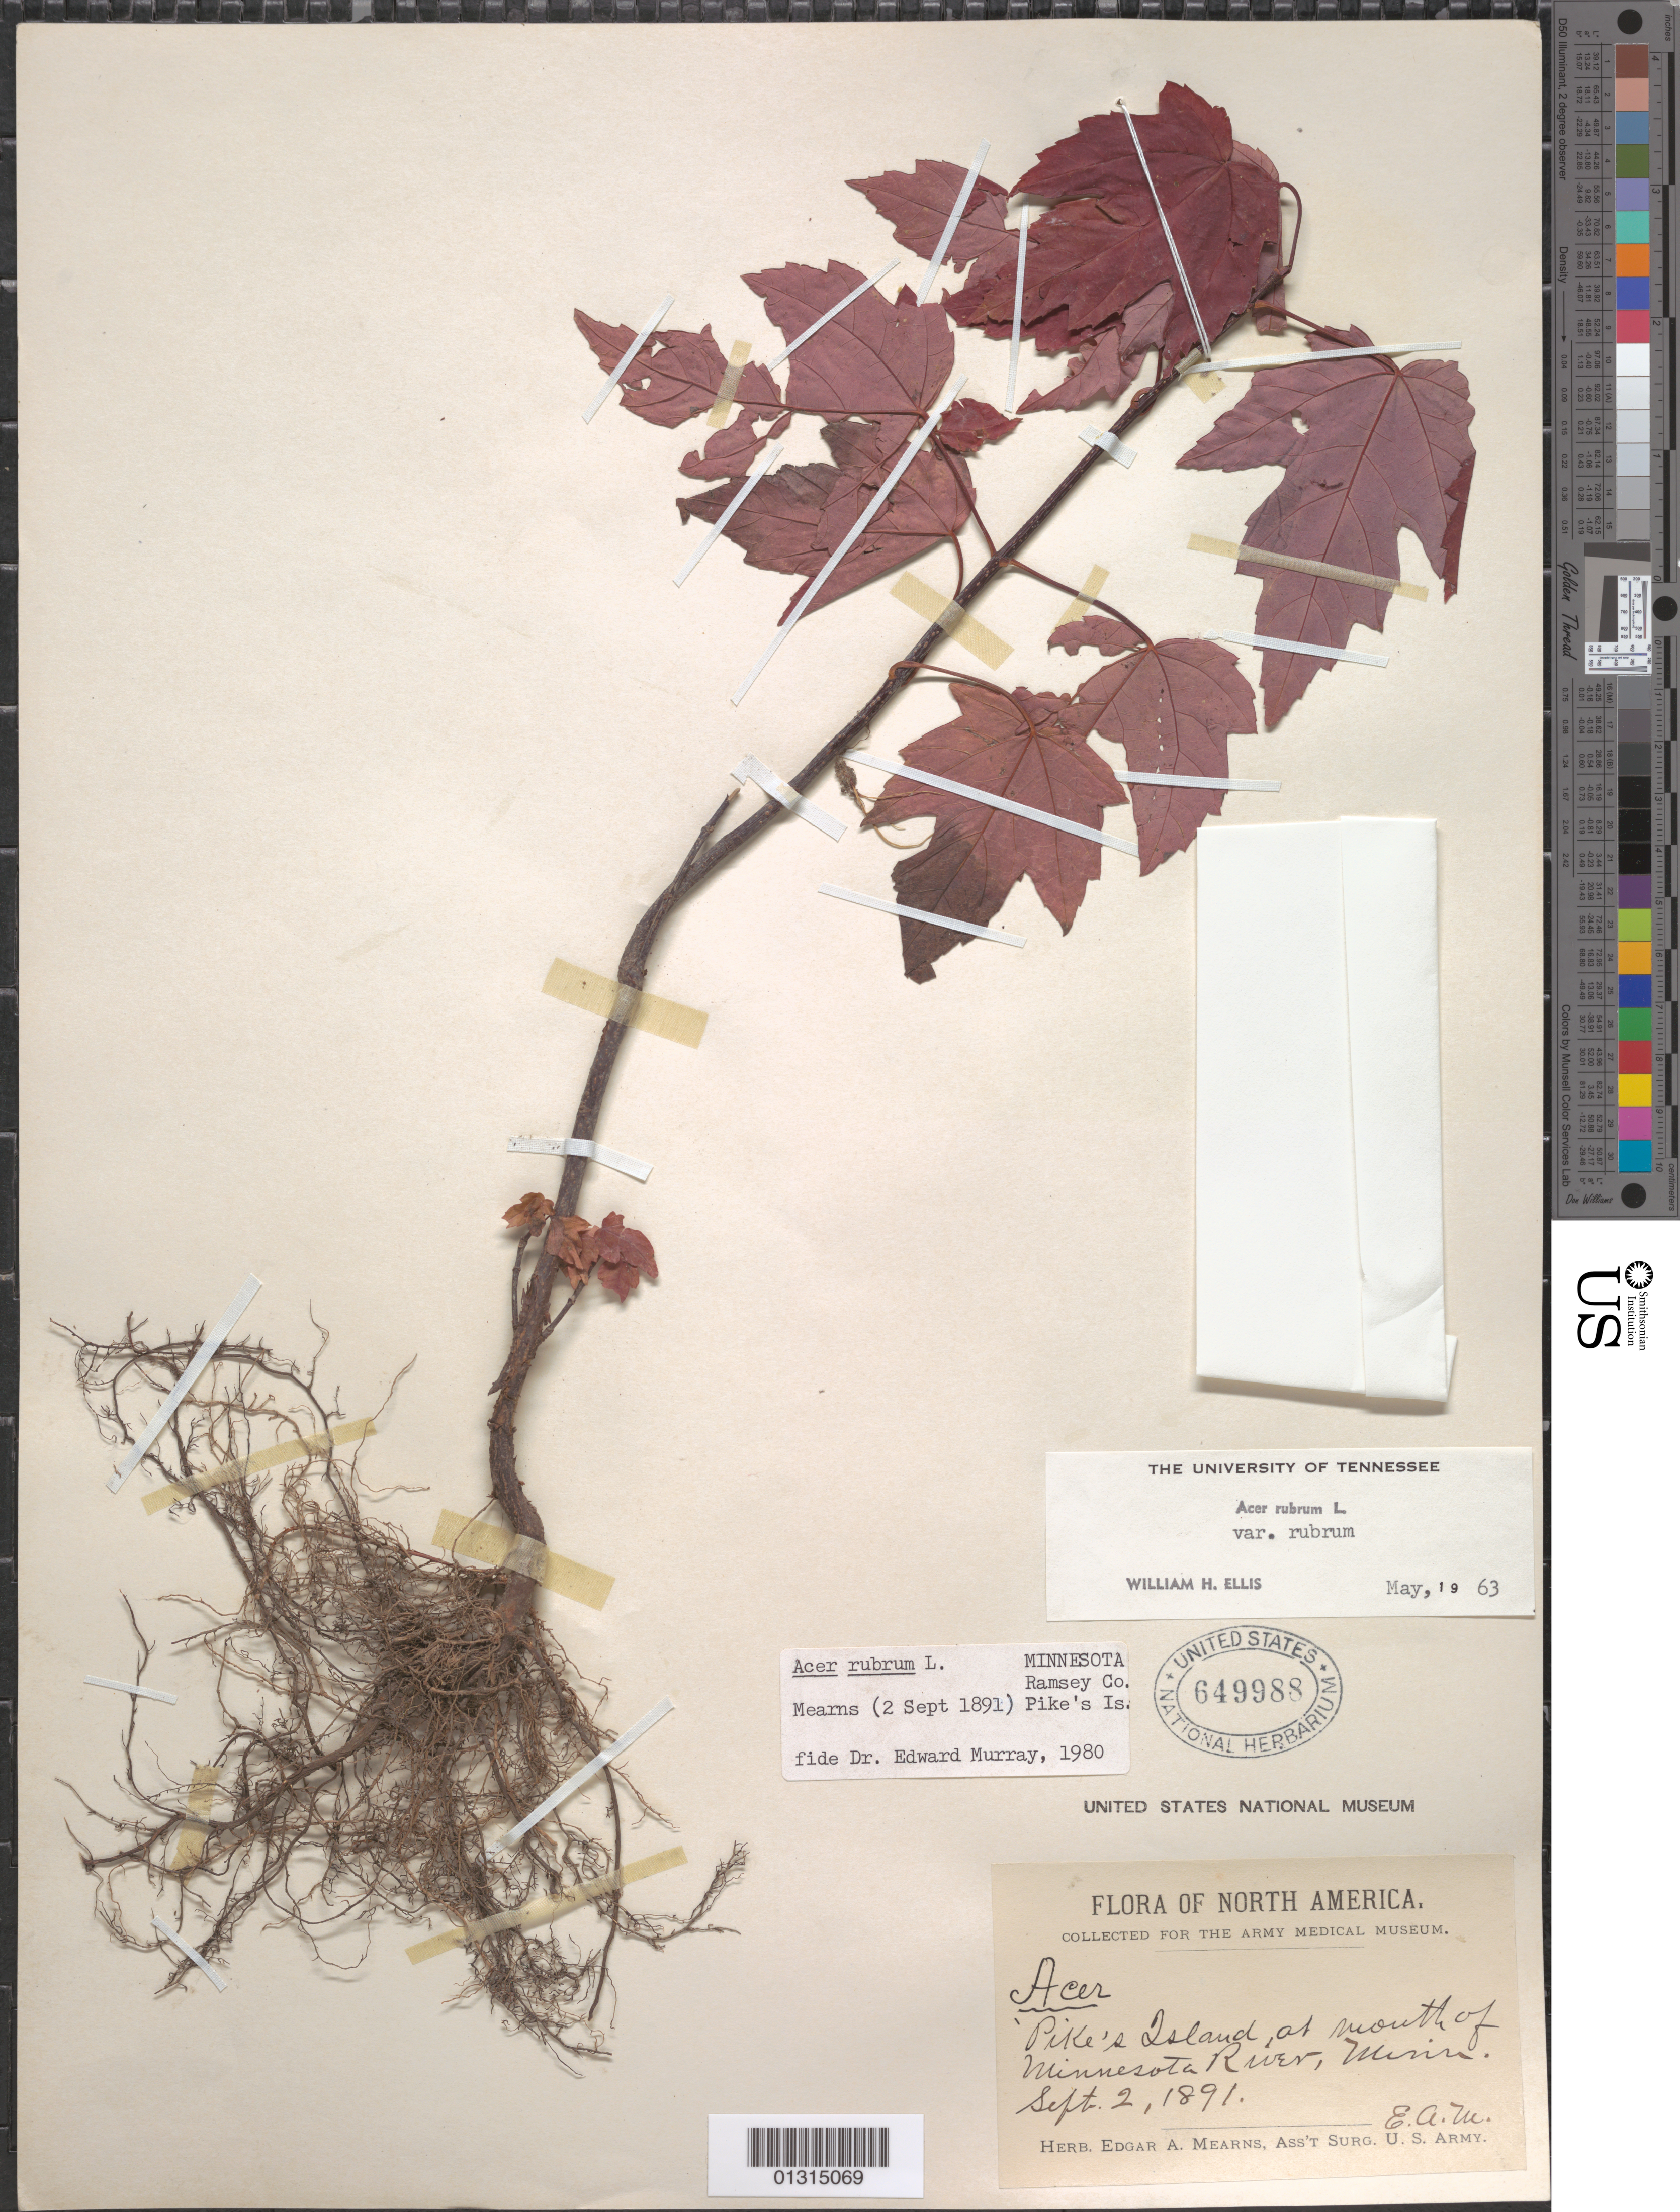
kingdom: Plantae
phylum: Tracheophyta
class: Magnoliopsida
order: Sapindales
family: Sapindaceae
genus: Acer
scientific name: Acer rubrum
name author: L.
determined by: Ellis, W. H.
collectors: E. A. Mearns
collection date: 1891-09-02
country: United States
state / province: Minnesota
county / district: Ramsey County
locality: Pike's Island, at mouth of Minnesota River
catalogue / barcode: US 649988